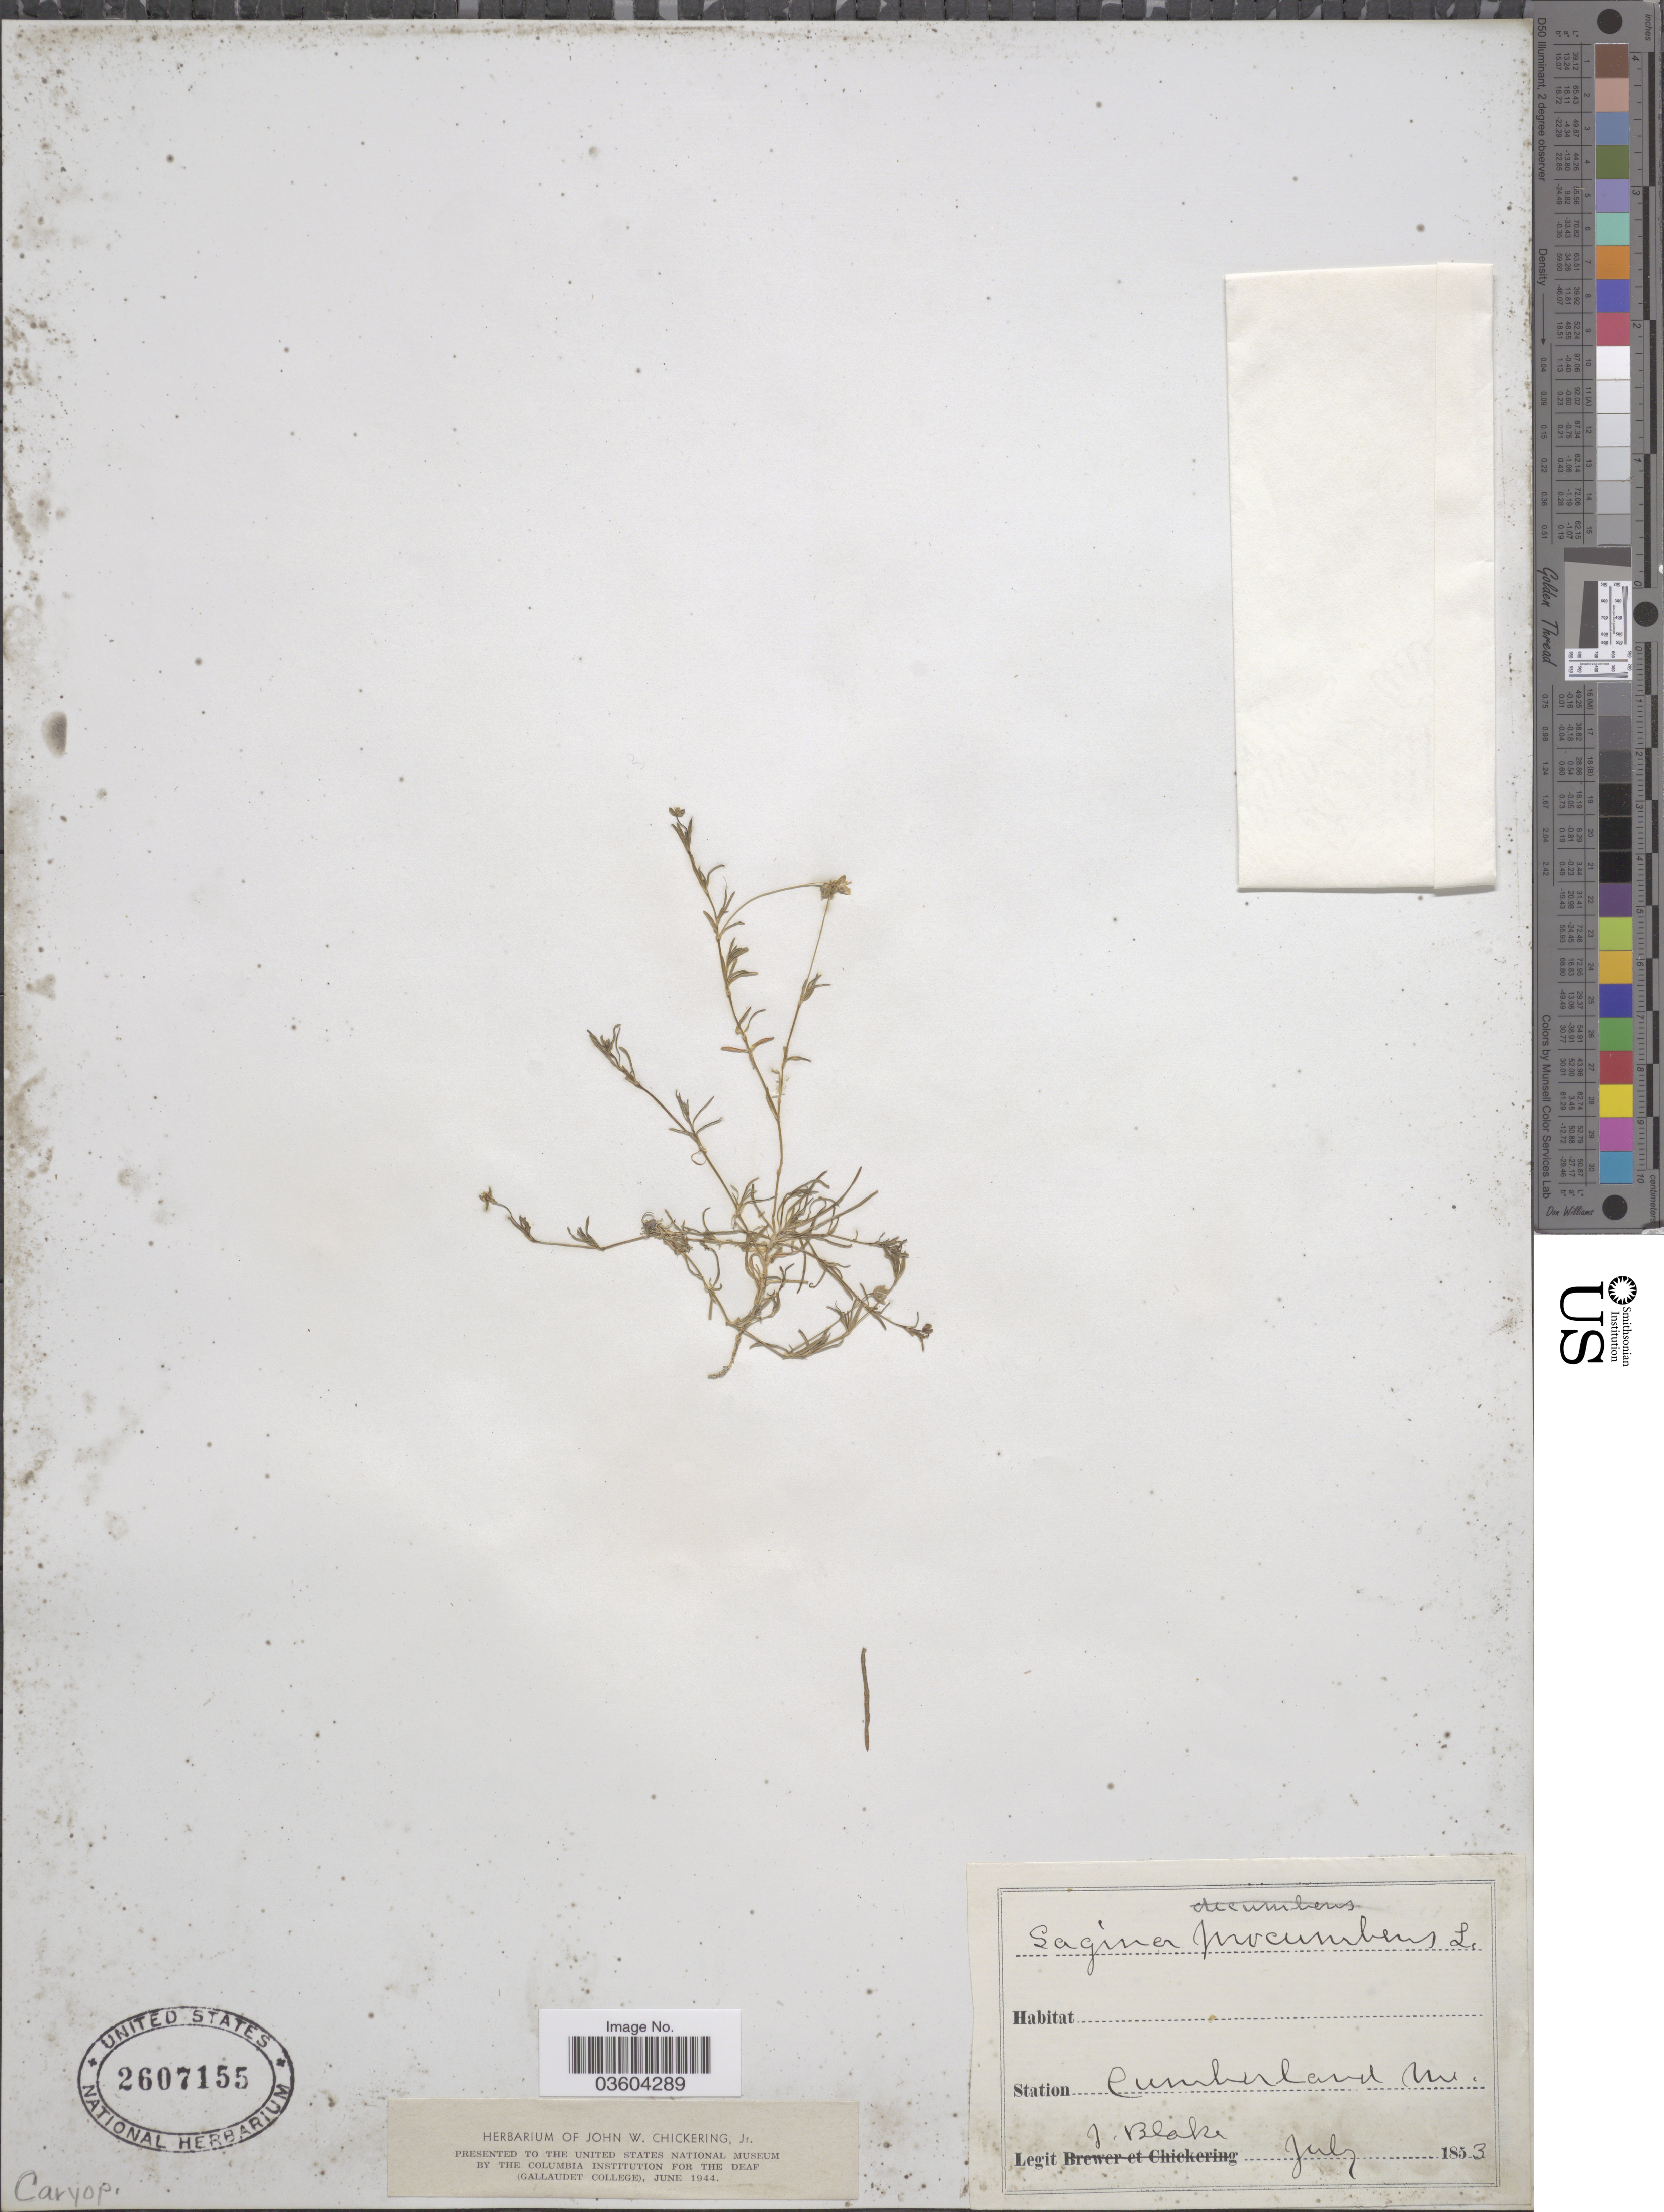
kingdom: Plantae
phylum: Tracheophyta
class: Magnoliopsida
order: Caryophyllales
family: Caryophyllaceae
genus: Sagina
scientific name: Sagina procumbens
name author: L.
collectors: J. Blake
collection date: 1853-07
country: United States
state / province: Maine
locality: Station Cumberland.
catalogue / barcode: US 2607155